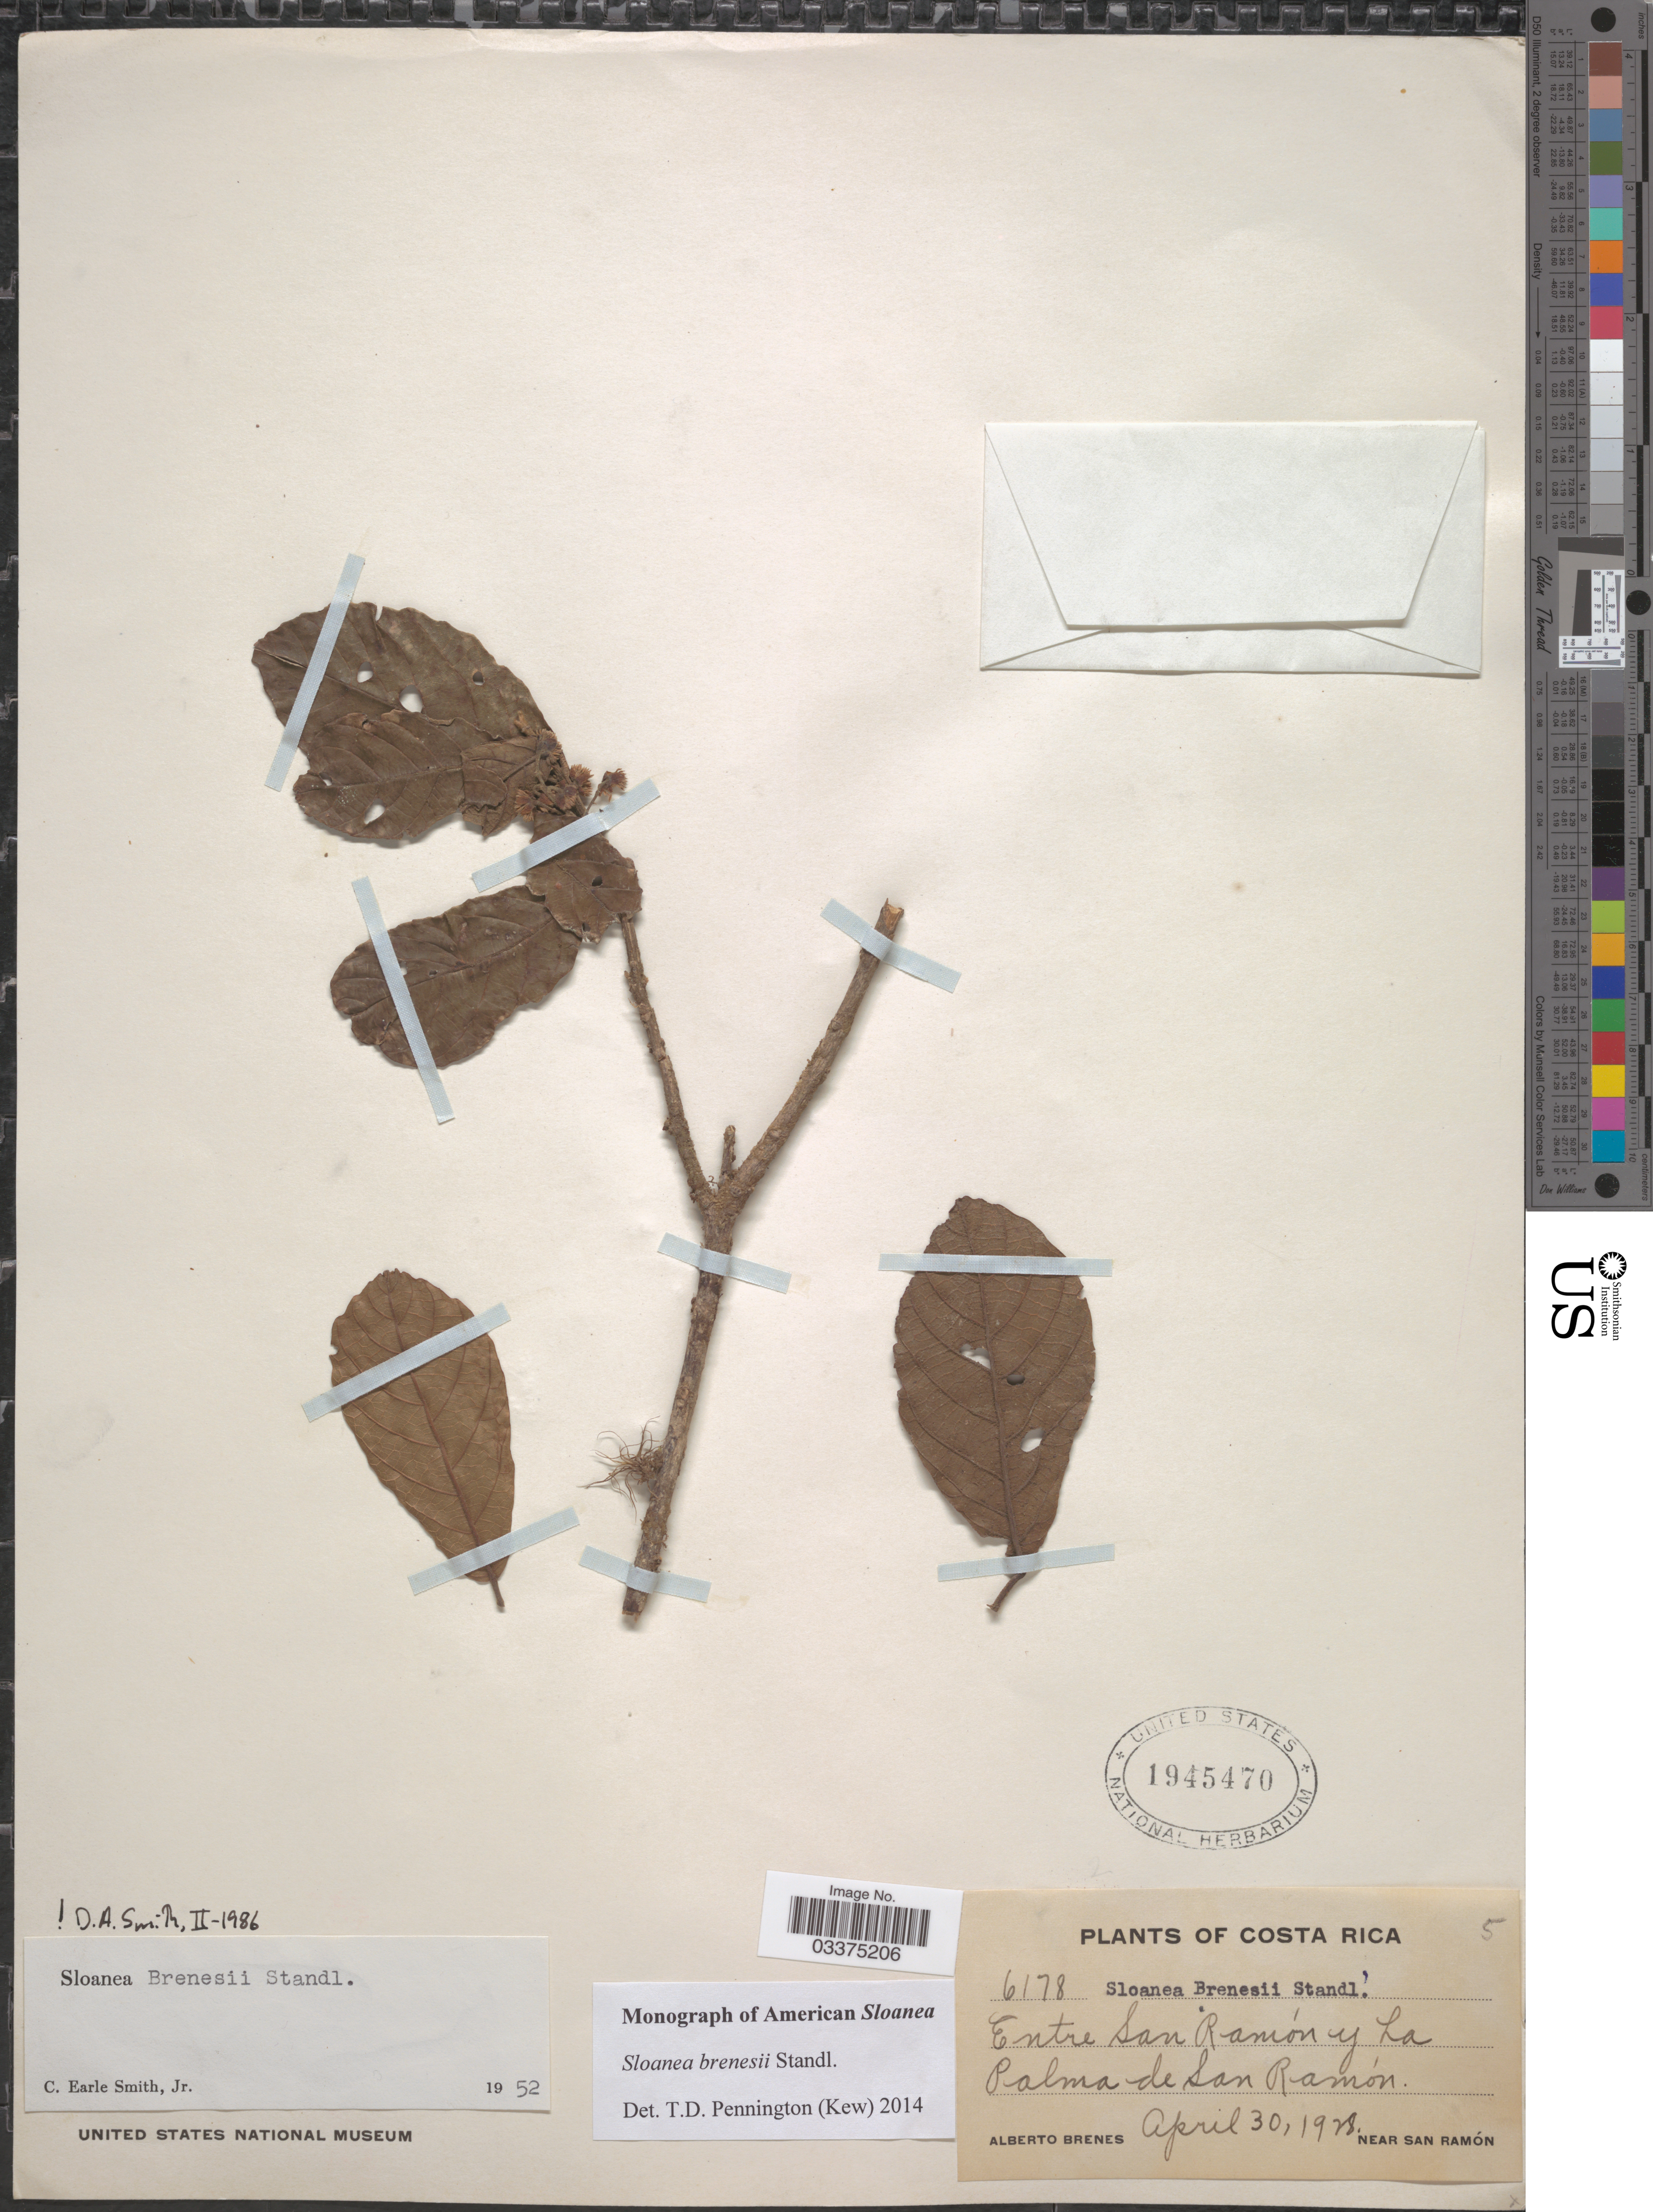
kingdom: Plantae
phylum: Tracheophyta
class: Magnoliopsida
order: Oxalidales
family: Elaeocarpaceae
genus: Sloanea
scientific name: Sloanea brenesii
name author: Standl.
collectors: A. Brenes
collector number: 6178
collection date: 1928-04-30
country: Costa Rica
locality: Entre San Ramón y La Palma de San Ramón. Near San Ramón.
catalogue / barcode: US 1945470